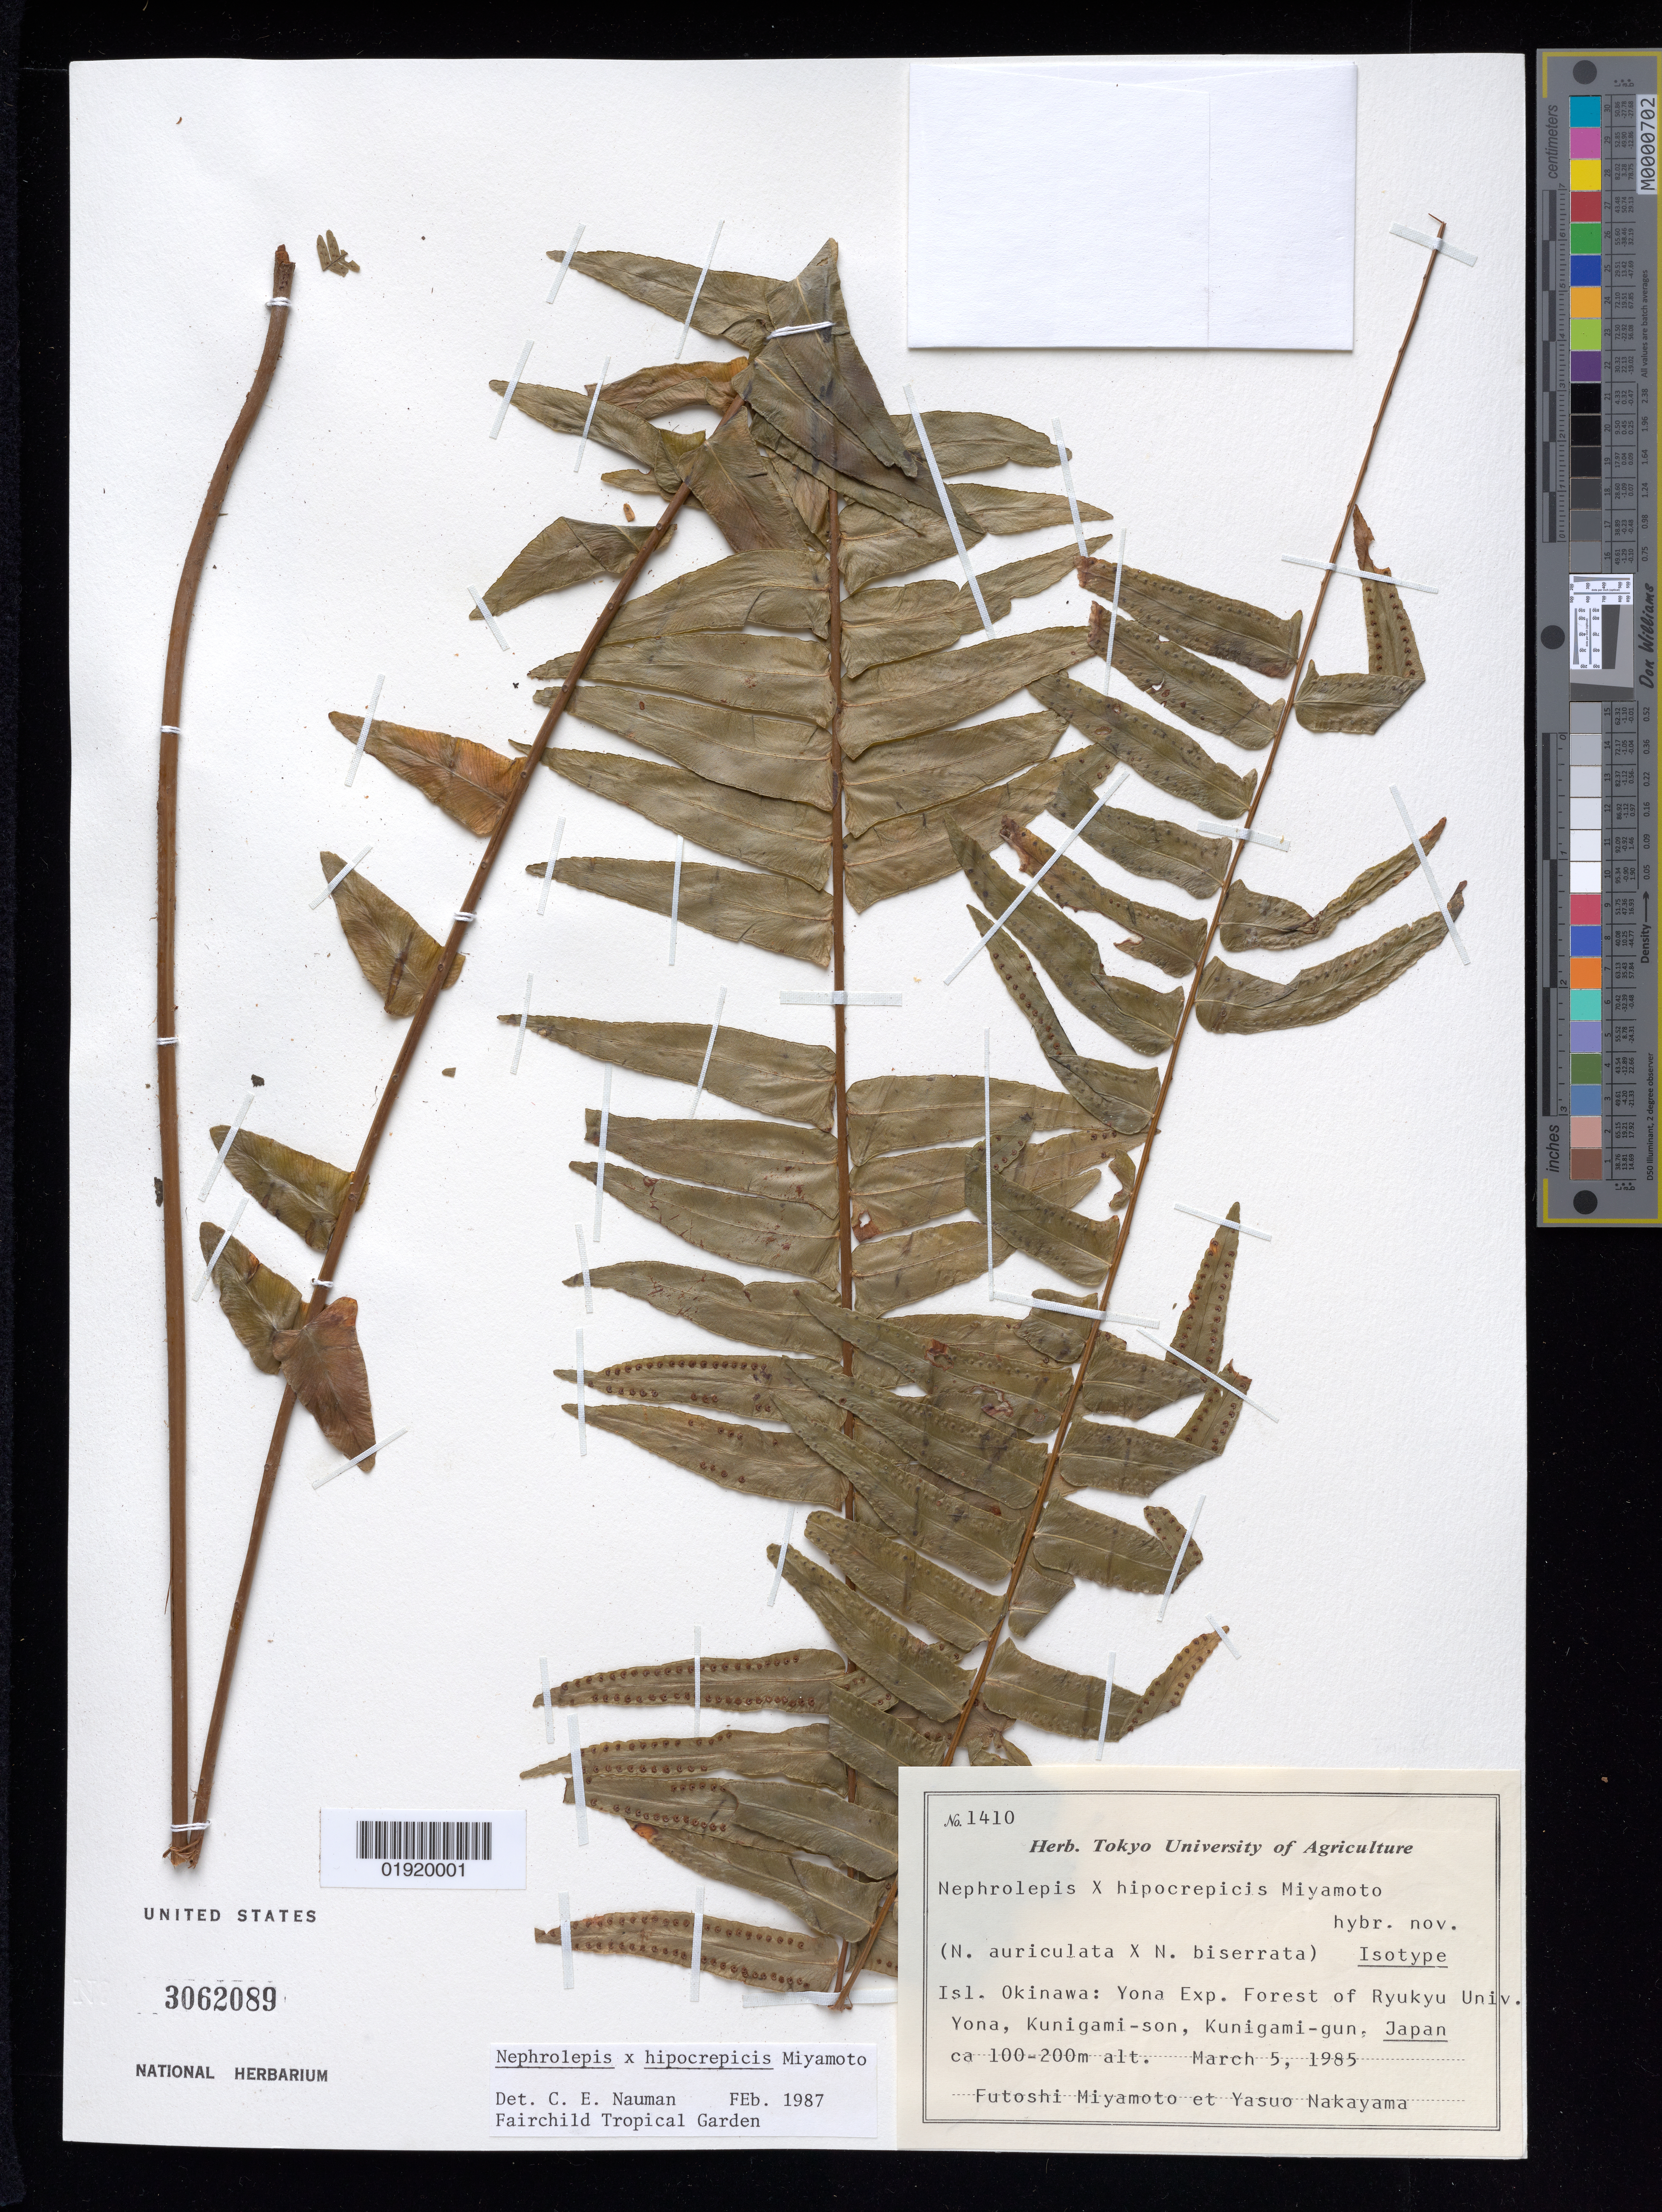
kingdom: Plantae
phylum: Tracheophyta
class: Polypodiopsida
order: Polypodiales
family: Nephrolepidaceae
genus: Nephrolepis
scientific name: Nephrolepis x hippocrepicis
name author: Miyam.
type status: Isotype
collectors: F. Miyamoto & Y. Nakayama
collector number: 1410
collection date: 1985-03-05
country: Japan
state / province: Okinawa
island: Okinawa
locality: Isl. Okinawa: Yona Exp. Forest of Ryukyu Univ. Yona, Kunigami-son, Kunigami-gun, Japan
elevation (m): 100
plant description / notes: Protologue cites type collection as Miyamoto & Nakayama s.n.; this specimen numbered 1410, but is labeled as isotype and in all other data match the type citation. [Protologue also cites 1407, 1408, 1409, 1412, 1413, 1414 but not 1410 at all]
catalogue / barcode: US 3062089